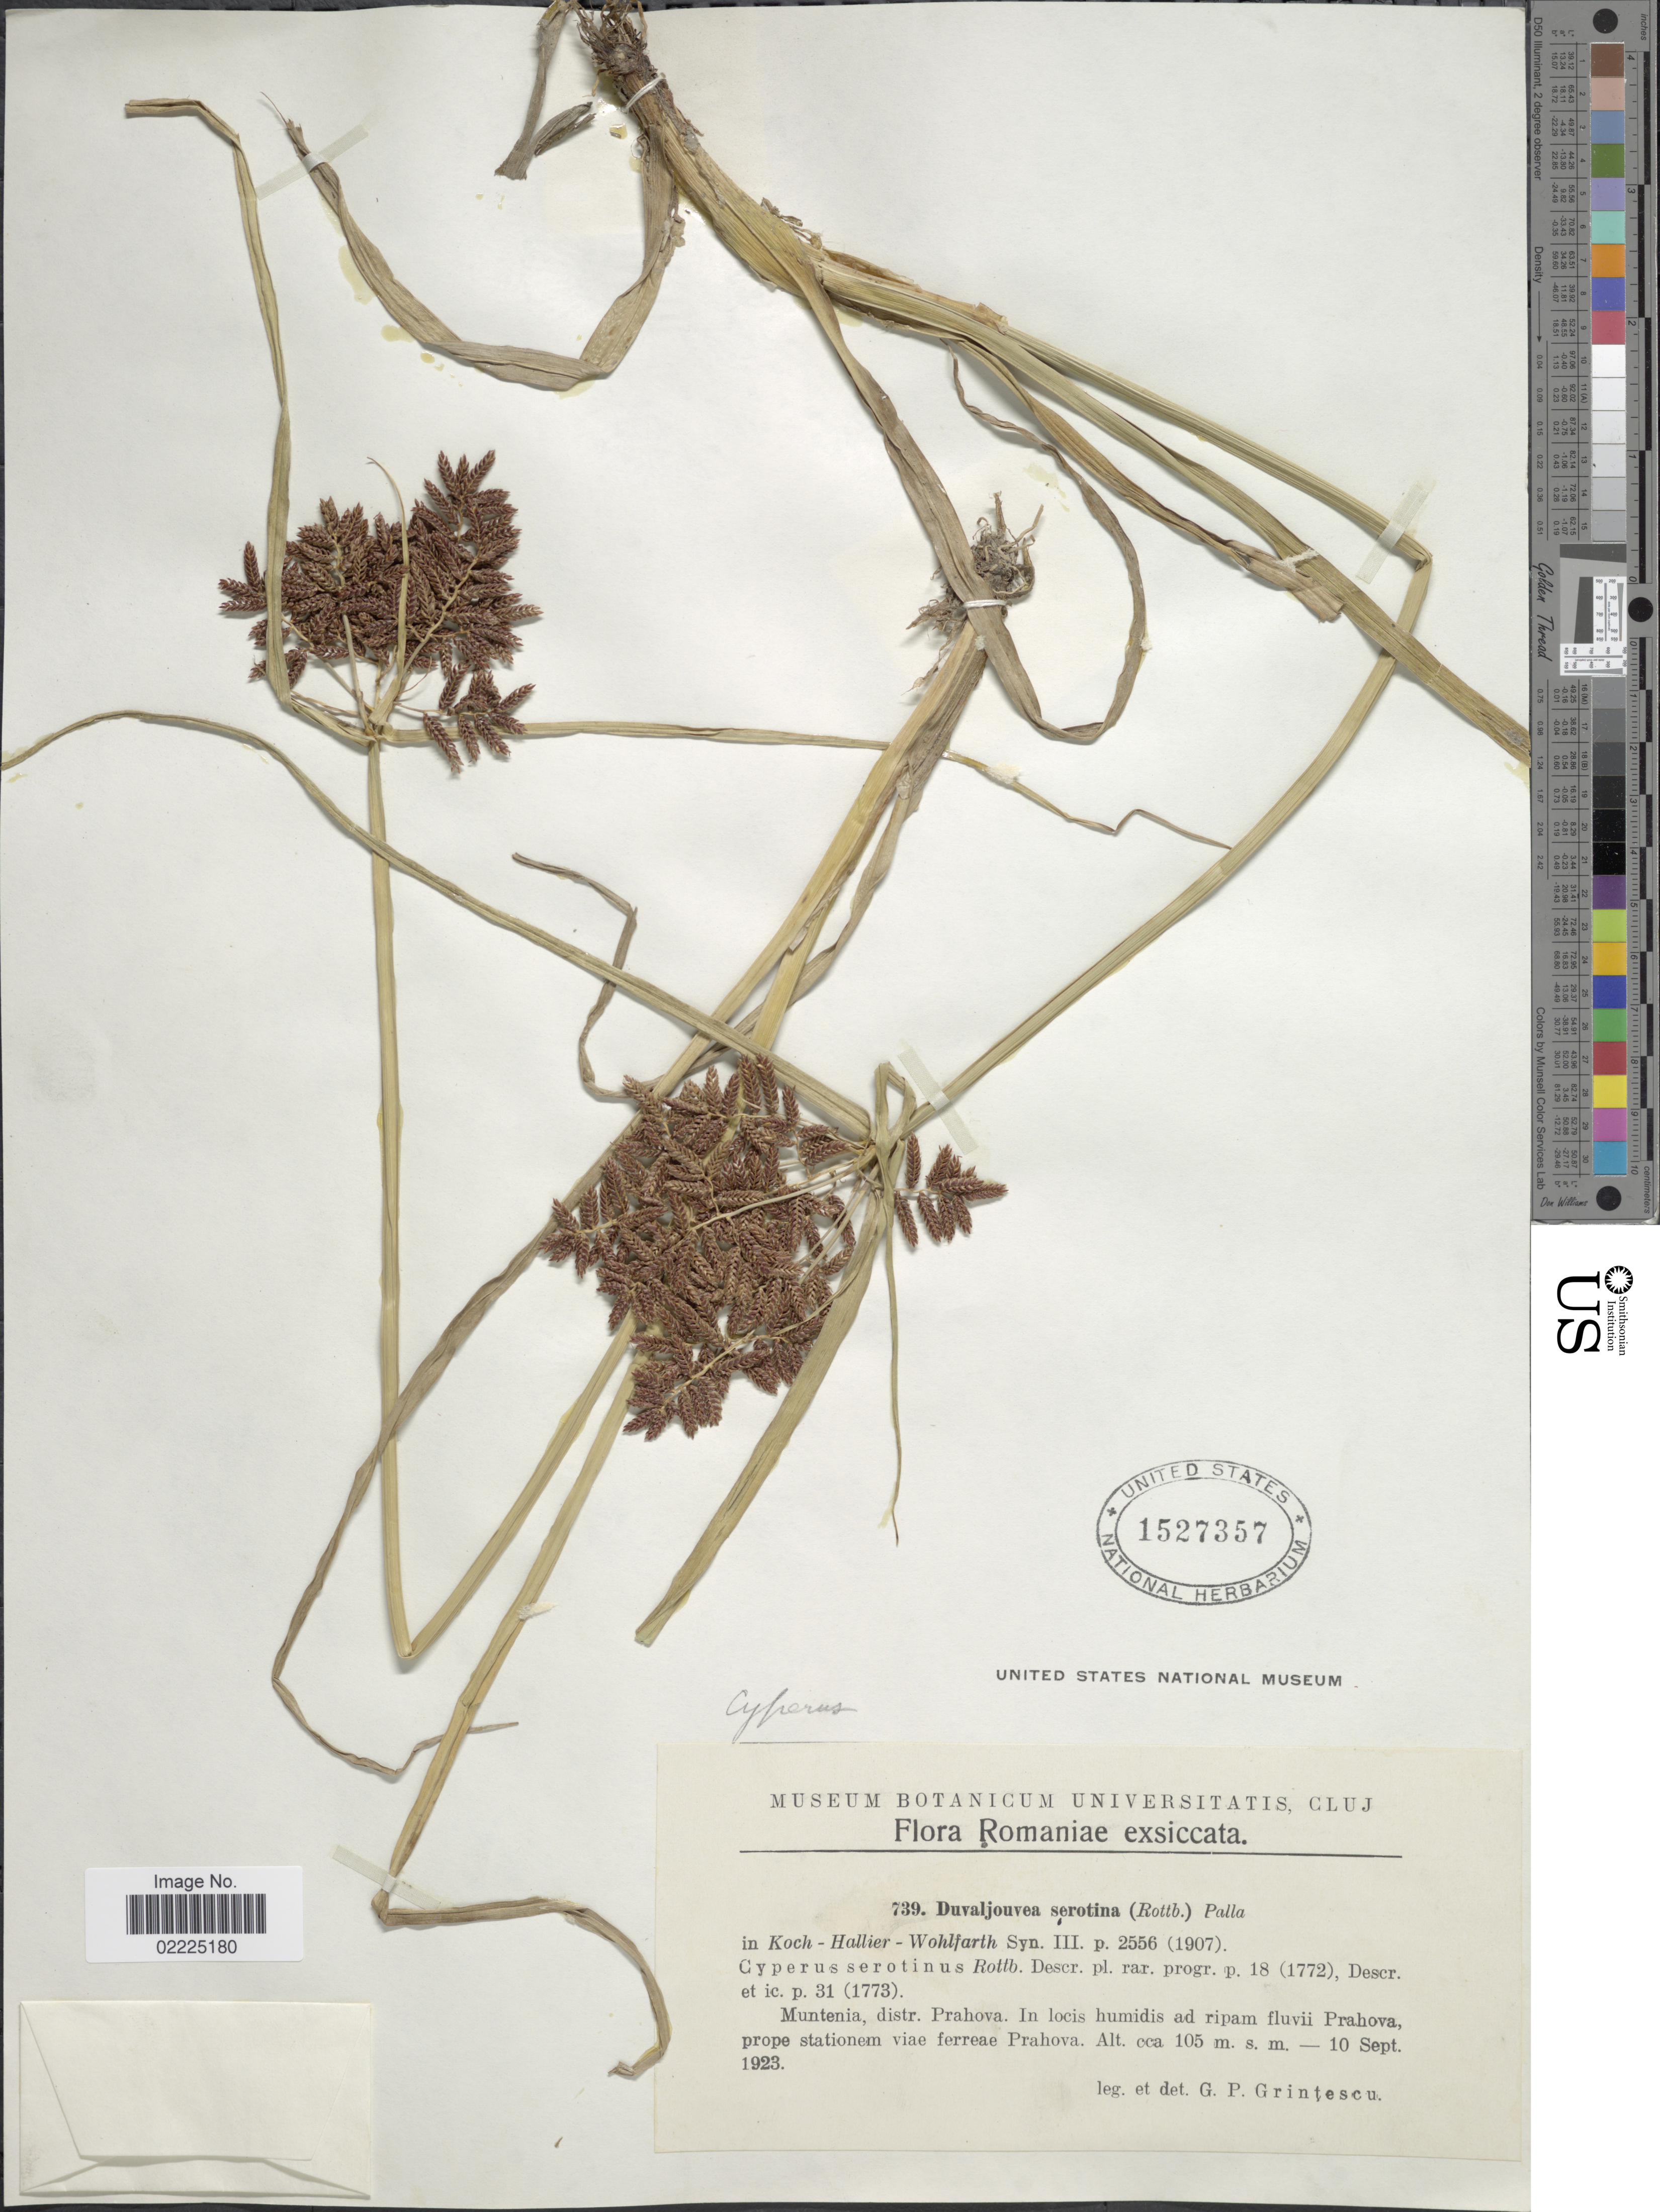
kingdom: Plantae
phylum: Tracheophyta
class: Liliopsida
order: Poales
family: Cyperaceae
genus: Cyperus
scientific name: Cyperus serotinus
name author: Rottb.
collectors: G. Grintescu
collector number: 739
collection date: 1923-09-10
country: Romania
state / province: Prahova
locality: Muntenia, In locis humidis ad ripam fluvii Prahova, prope stationem viae ferreae Prahova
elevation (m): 105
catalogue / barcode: US 1527357